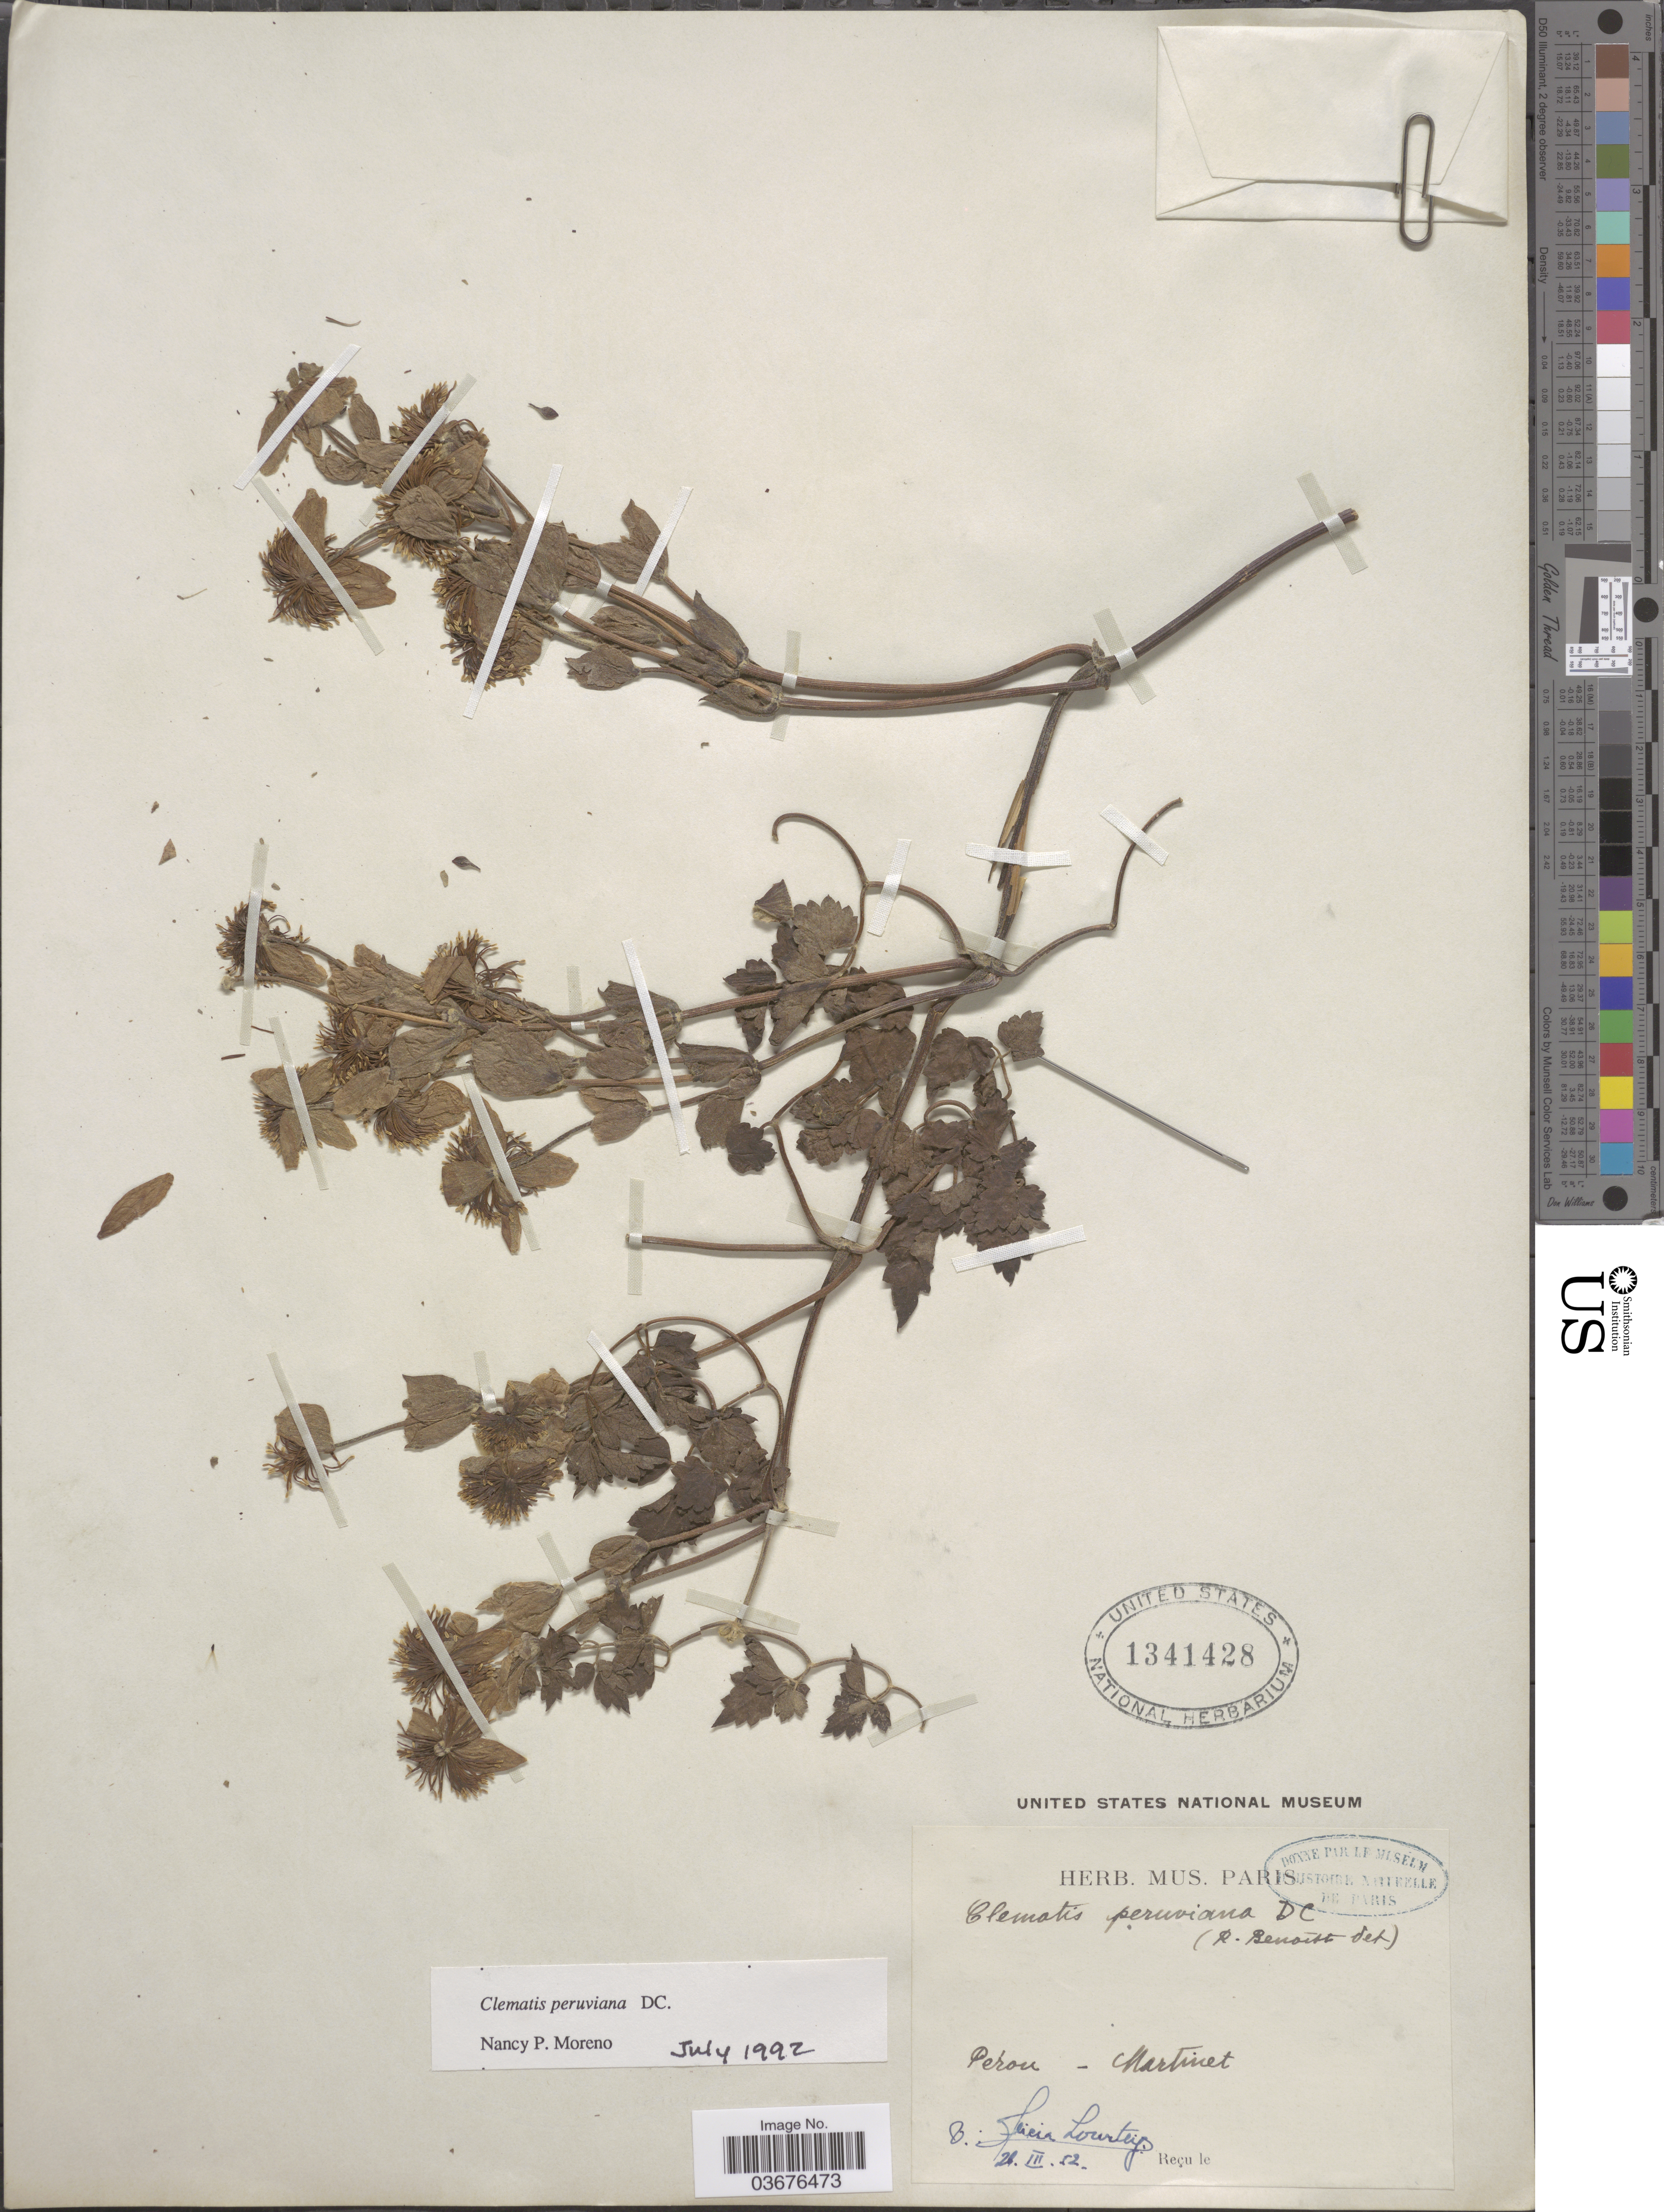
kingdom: Plantae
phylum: Tracheophyta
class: Magnoliopsida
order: Ranunculales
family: Ranunculaceae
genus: Clematis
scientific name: Clematis peruviana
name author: DC.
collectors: -. Martinet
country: Peru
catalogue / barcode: US 1341428